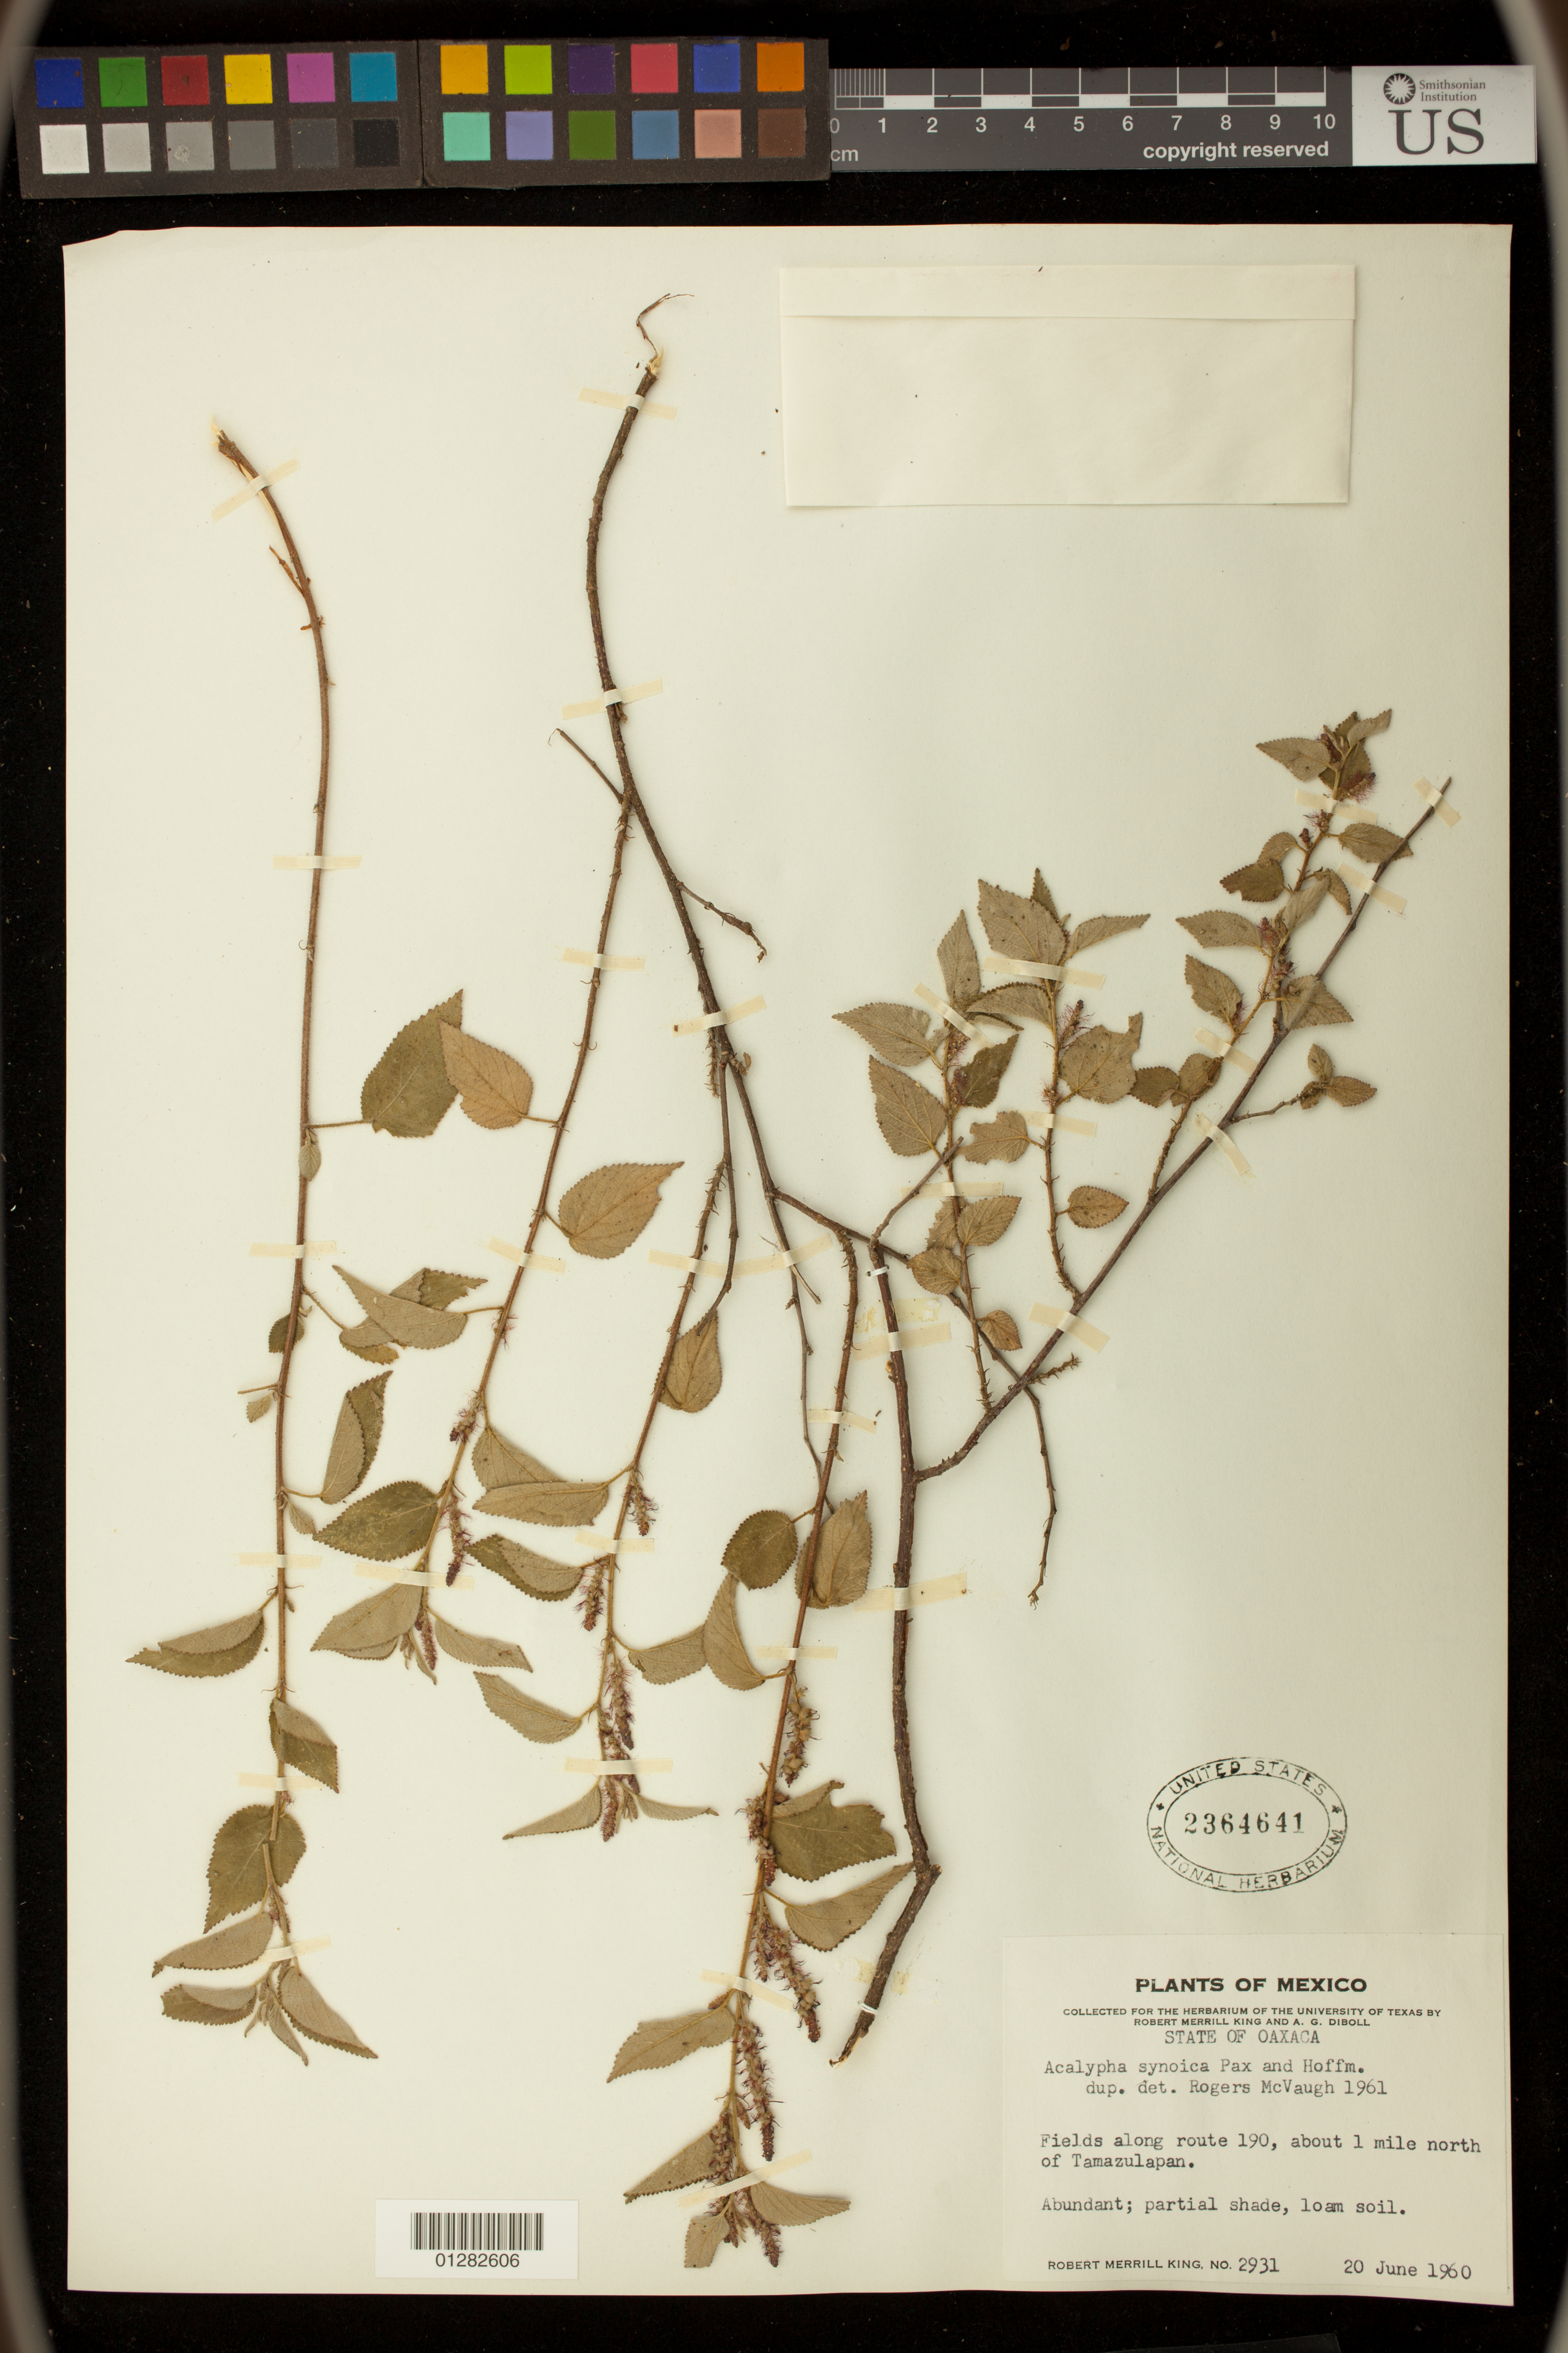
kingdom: Plantae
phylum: Tracheophyta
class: Magnoliopsida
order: Malpighiales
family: Euphorbiaceae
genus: Acalypha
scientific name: Acalypha subviscida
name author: S. Watson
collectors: C. C. Parry & A. E. Salazar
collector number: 2931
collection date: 1960-06-20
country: Mexico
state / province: Oaxaca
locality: Fields along route 190, about 1 mile north of Tamazulapan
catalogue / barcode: US 2364641